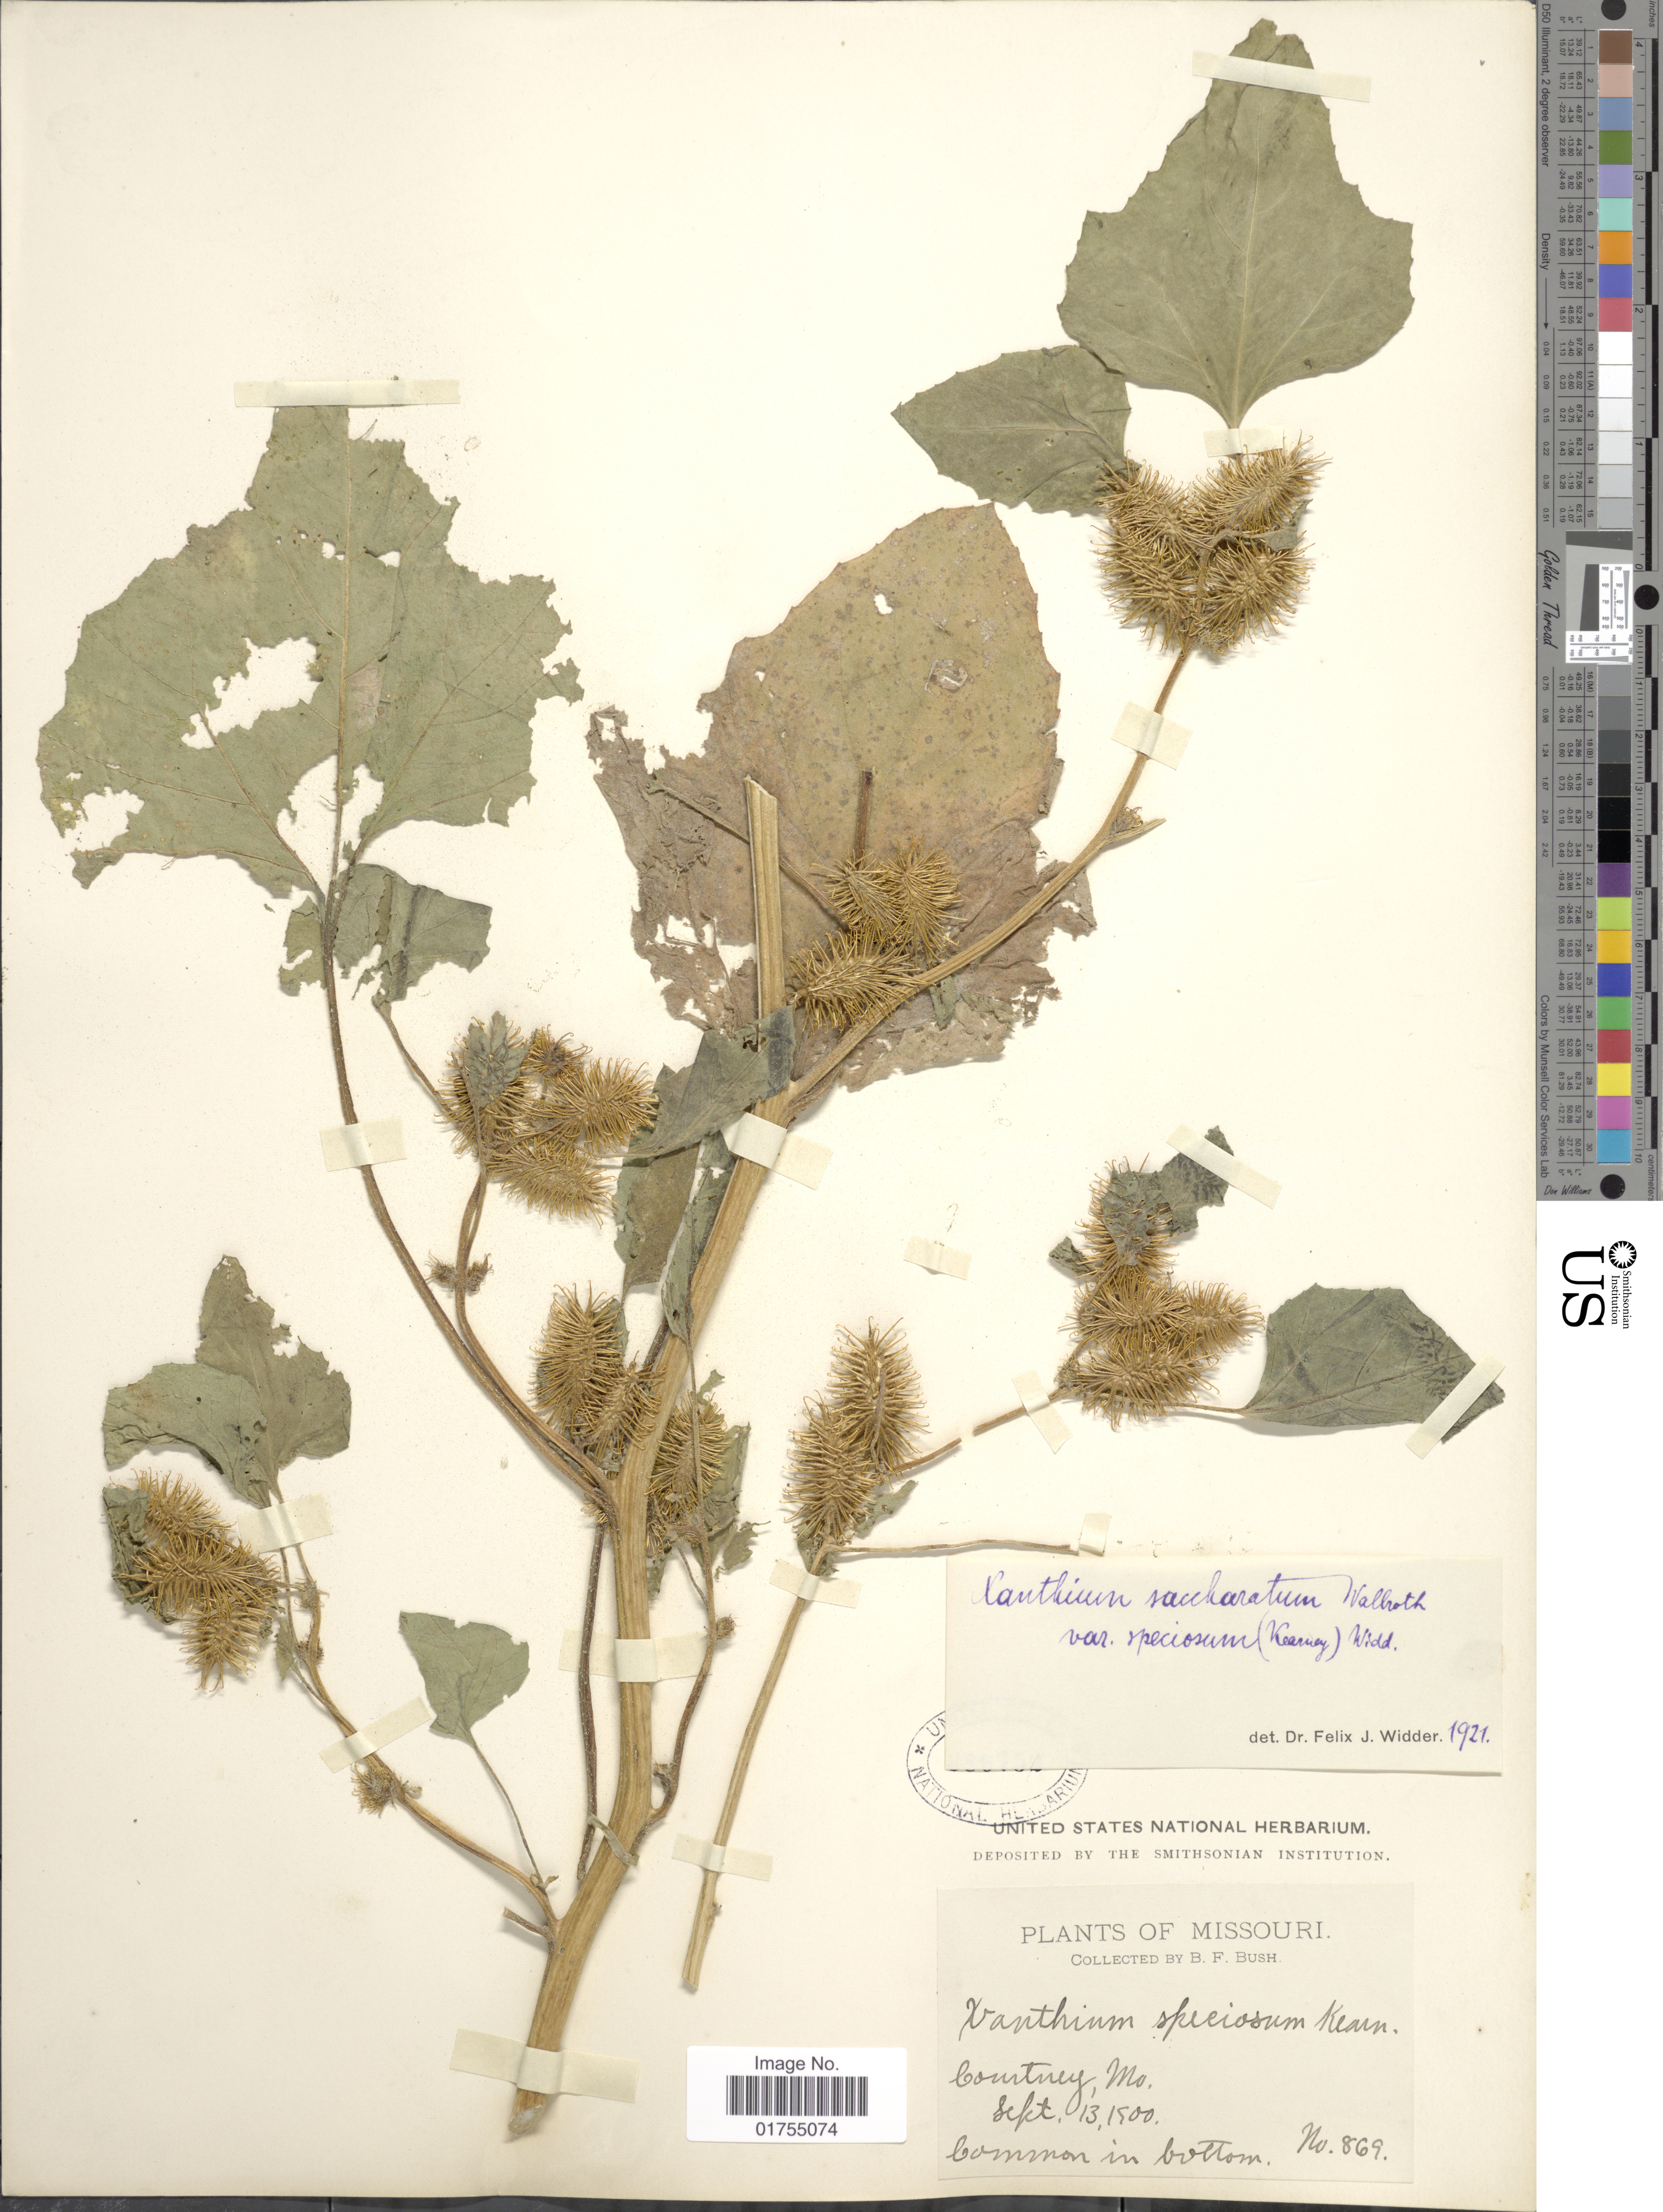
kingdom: Plantae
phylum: Tracheophyta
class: Magnoliopsida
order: Asterales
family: Asteraceae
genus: Xanthium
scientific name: Xanthium speciosum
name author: Kearney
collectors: B. F. Bush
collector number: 869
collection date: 1900-09-13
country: United States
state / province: Missouri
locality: Courtney, Mo.